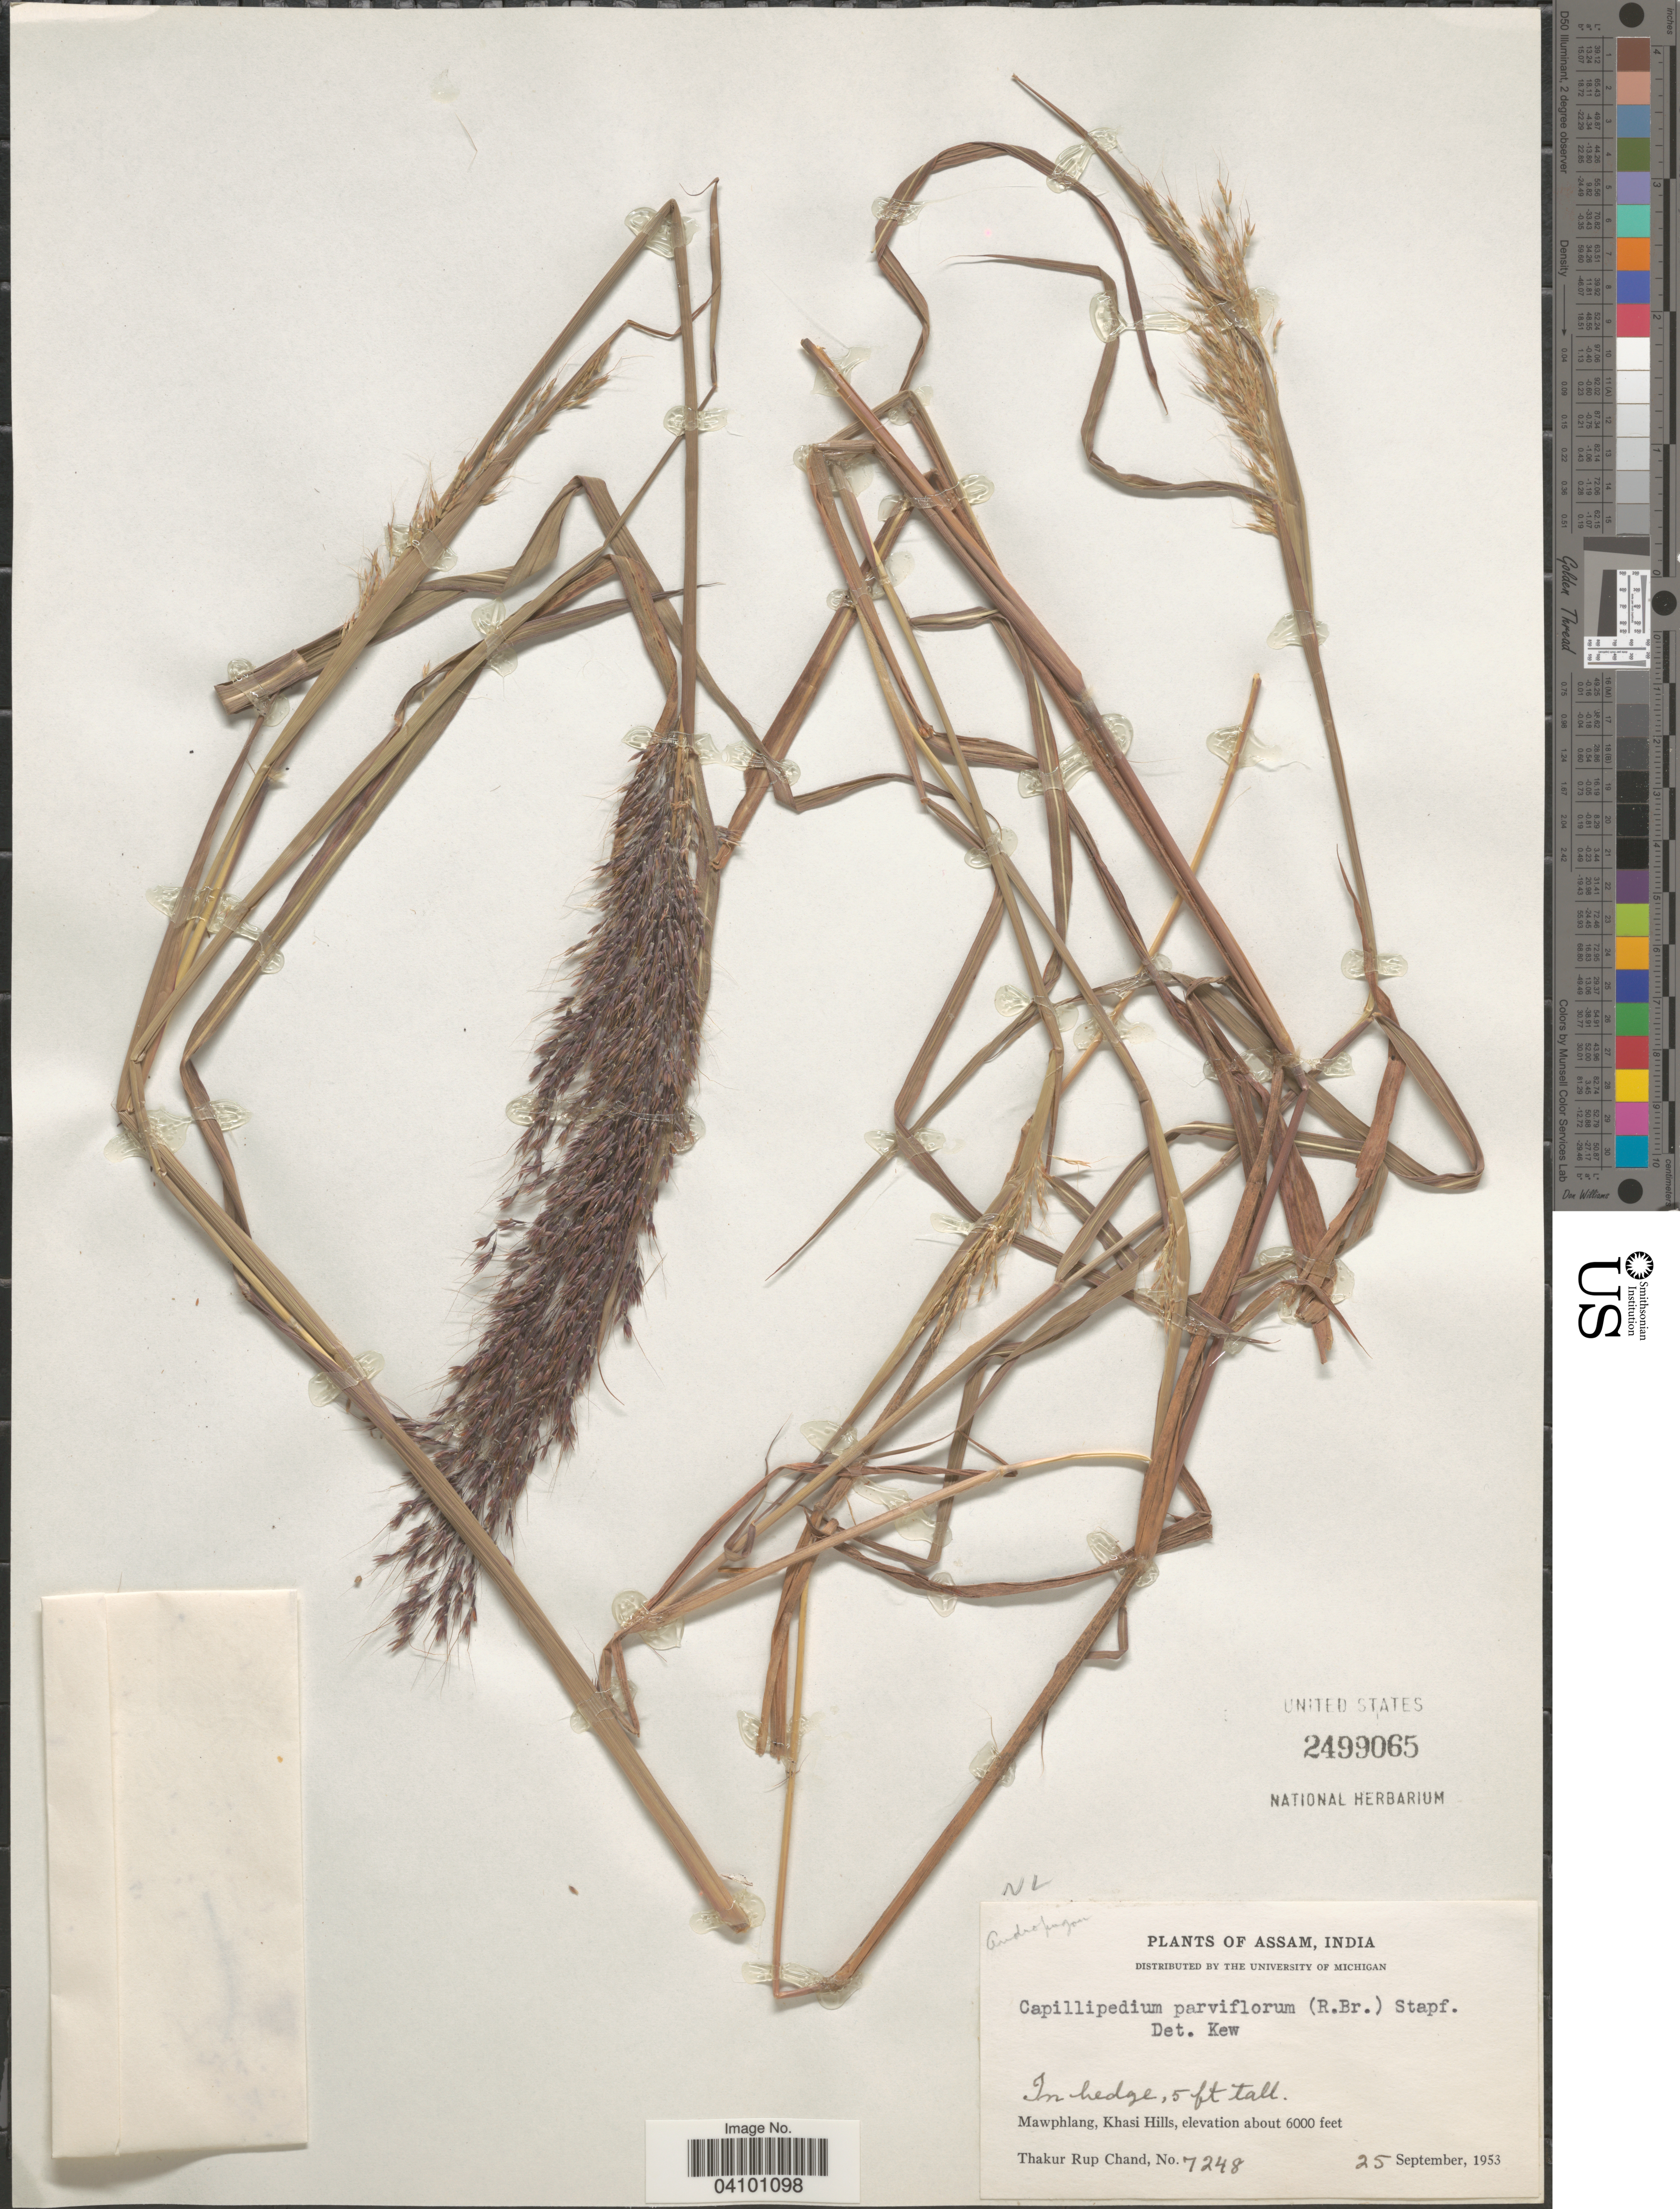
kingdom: Plantae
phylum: Tracheophyta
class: Liliopsida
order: Poales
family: Poaceae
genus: Capillipedium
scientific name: Capillipedium parviflorum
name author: (R. Br.) Stapf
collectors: T. R. Chand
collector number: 7248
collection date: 1953-09-25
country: India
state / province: Meghalaya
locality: Mawphlang, Khasi Hills.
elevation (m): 1829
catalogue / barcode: US 2499065